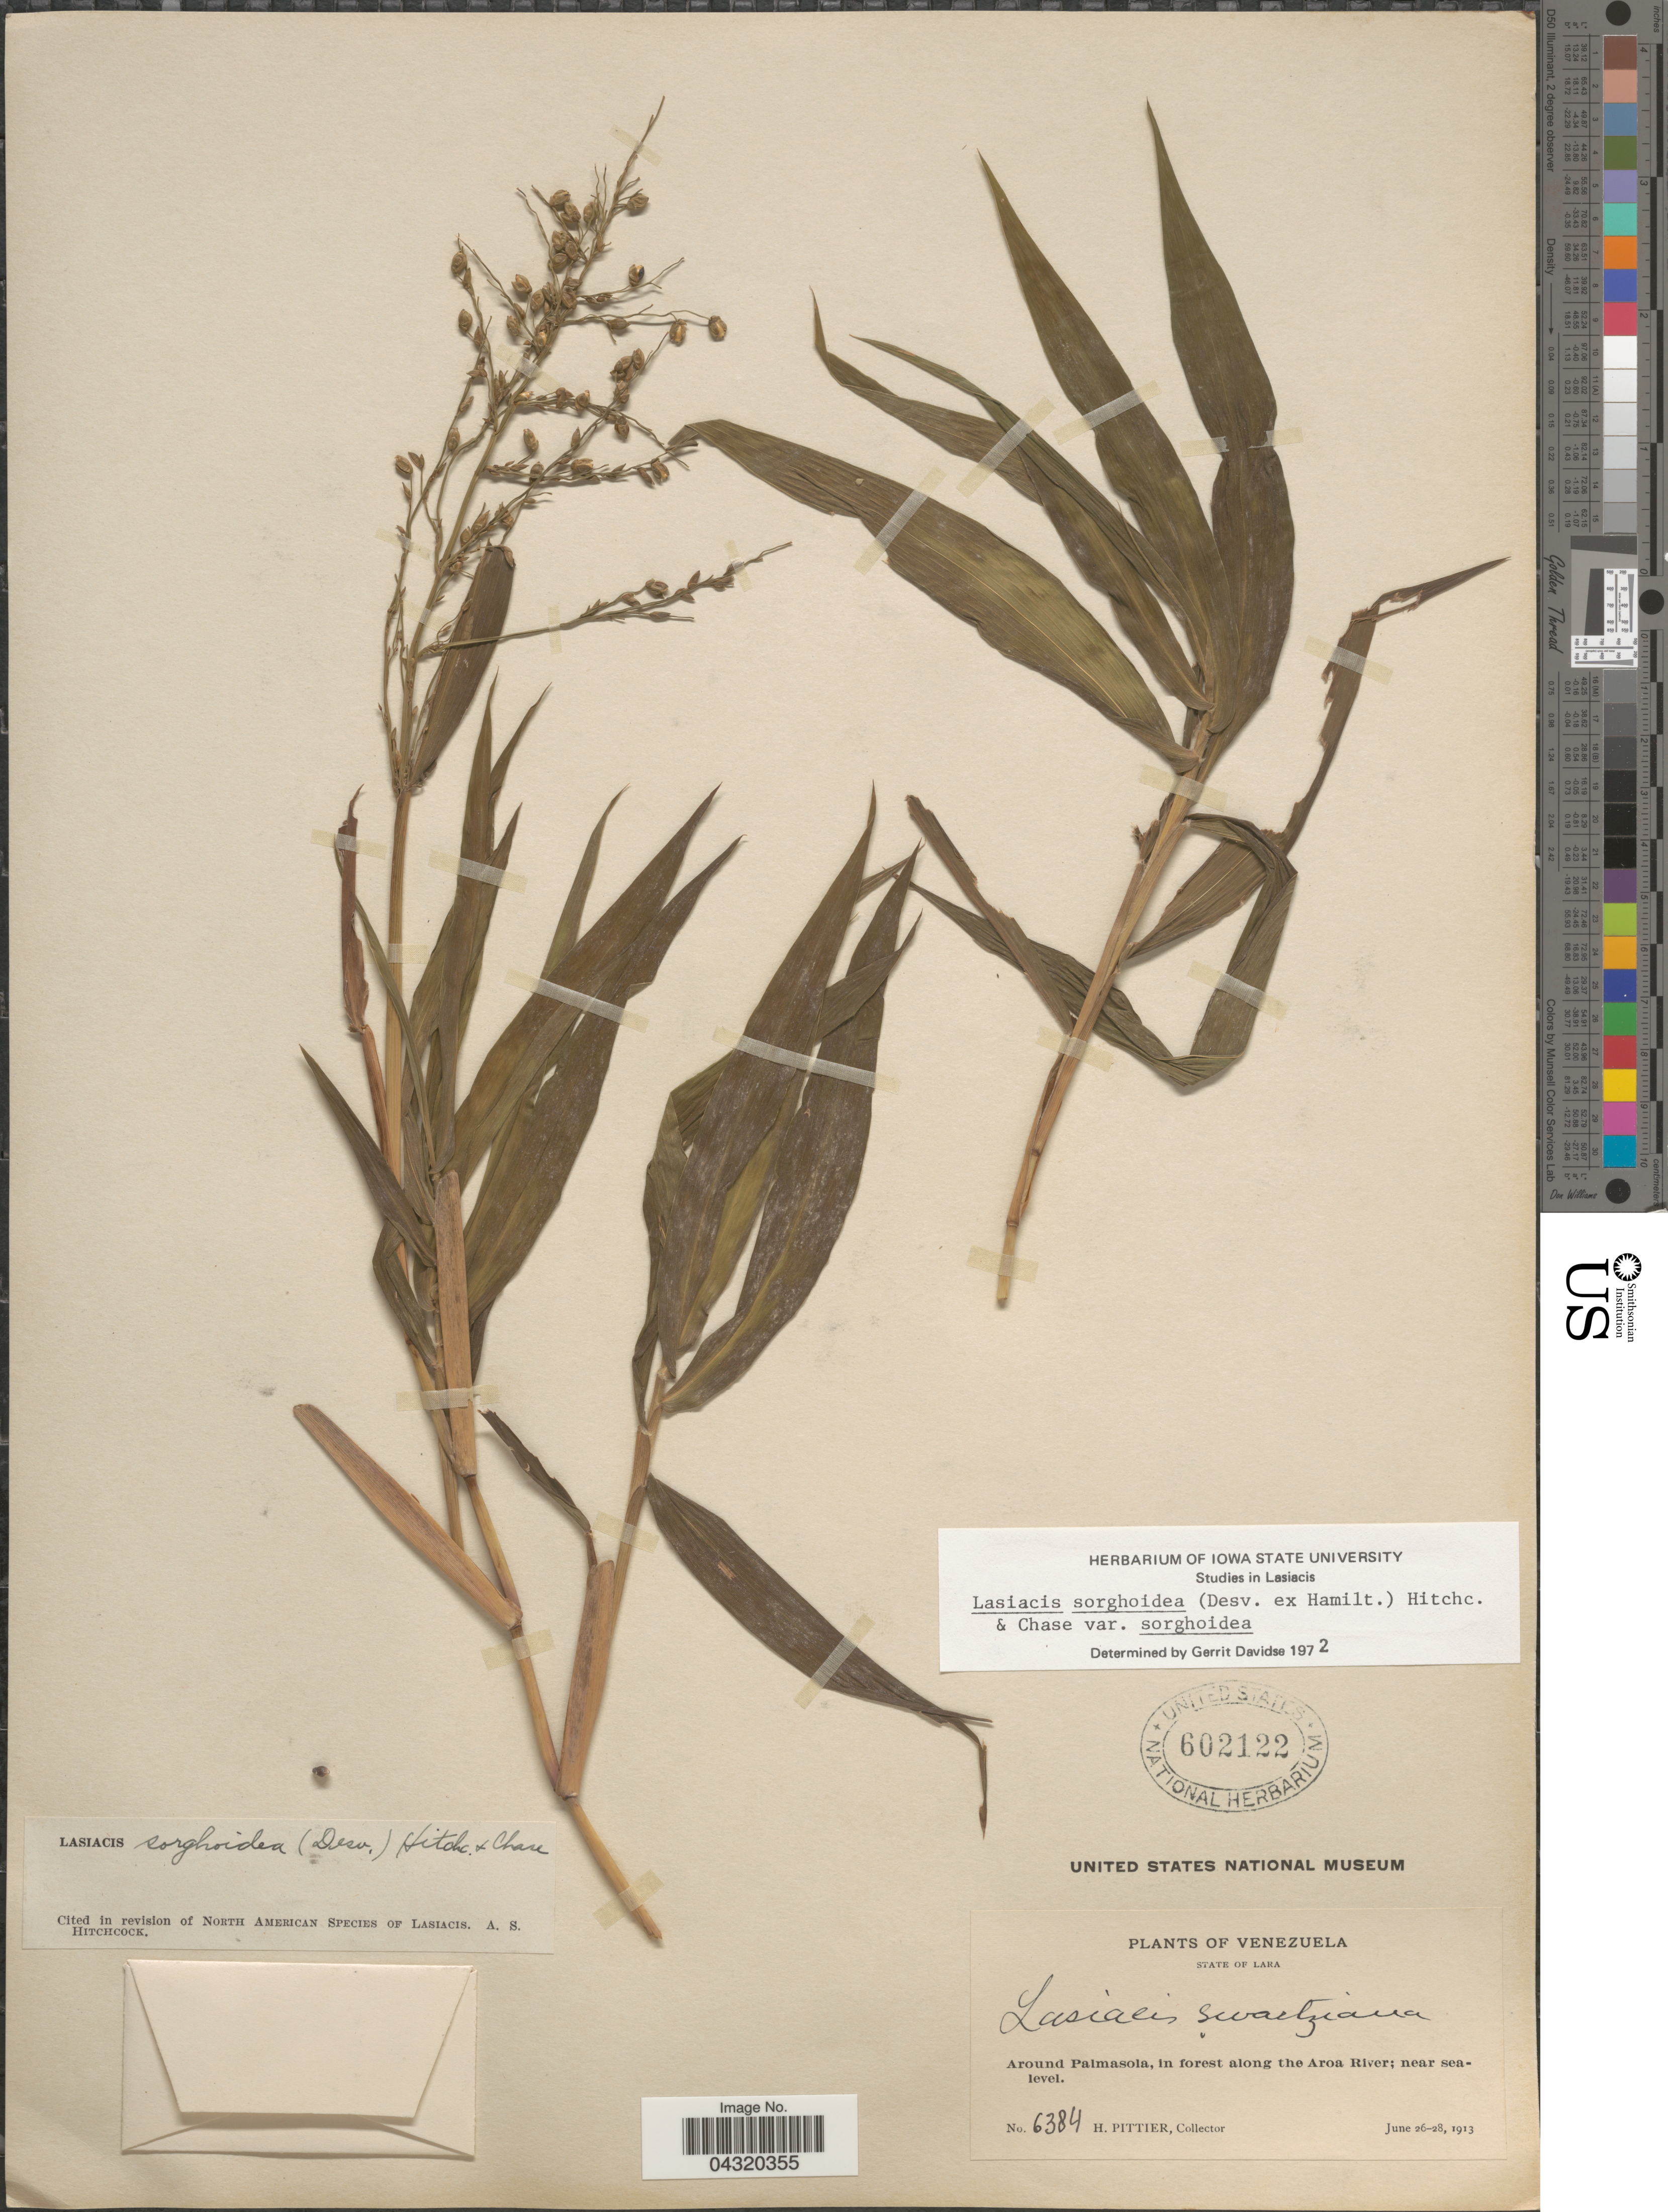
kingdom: Plantae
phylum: Tracheophyta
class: Liliopsida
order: Poales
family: Poaceae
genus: Lasiacis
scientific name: Lasiacis sorghoidea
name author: (Desv. ex Ham.) Hitchc. & Chase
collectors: H. F. Pittier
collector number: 6384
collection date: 1913-06-26/1913-06-28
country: Venezuela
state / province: Lara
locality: Around Palmasola, in forest along the Aroa River.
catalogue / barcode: US 602122